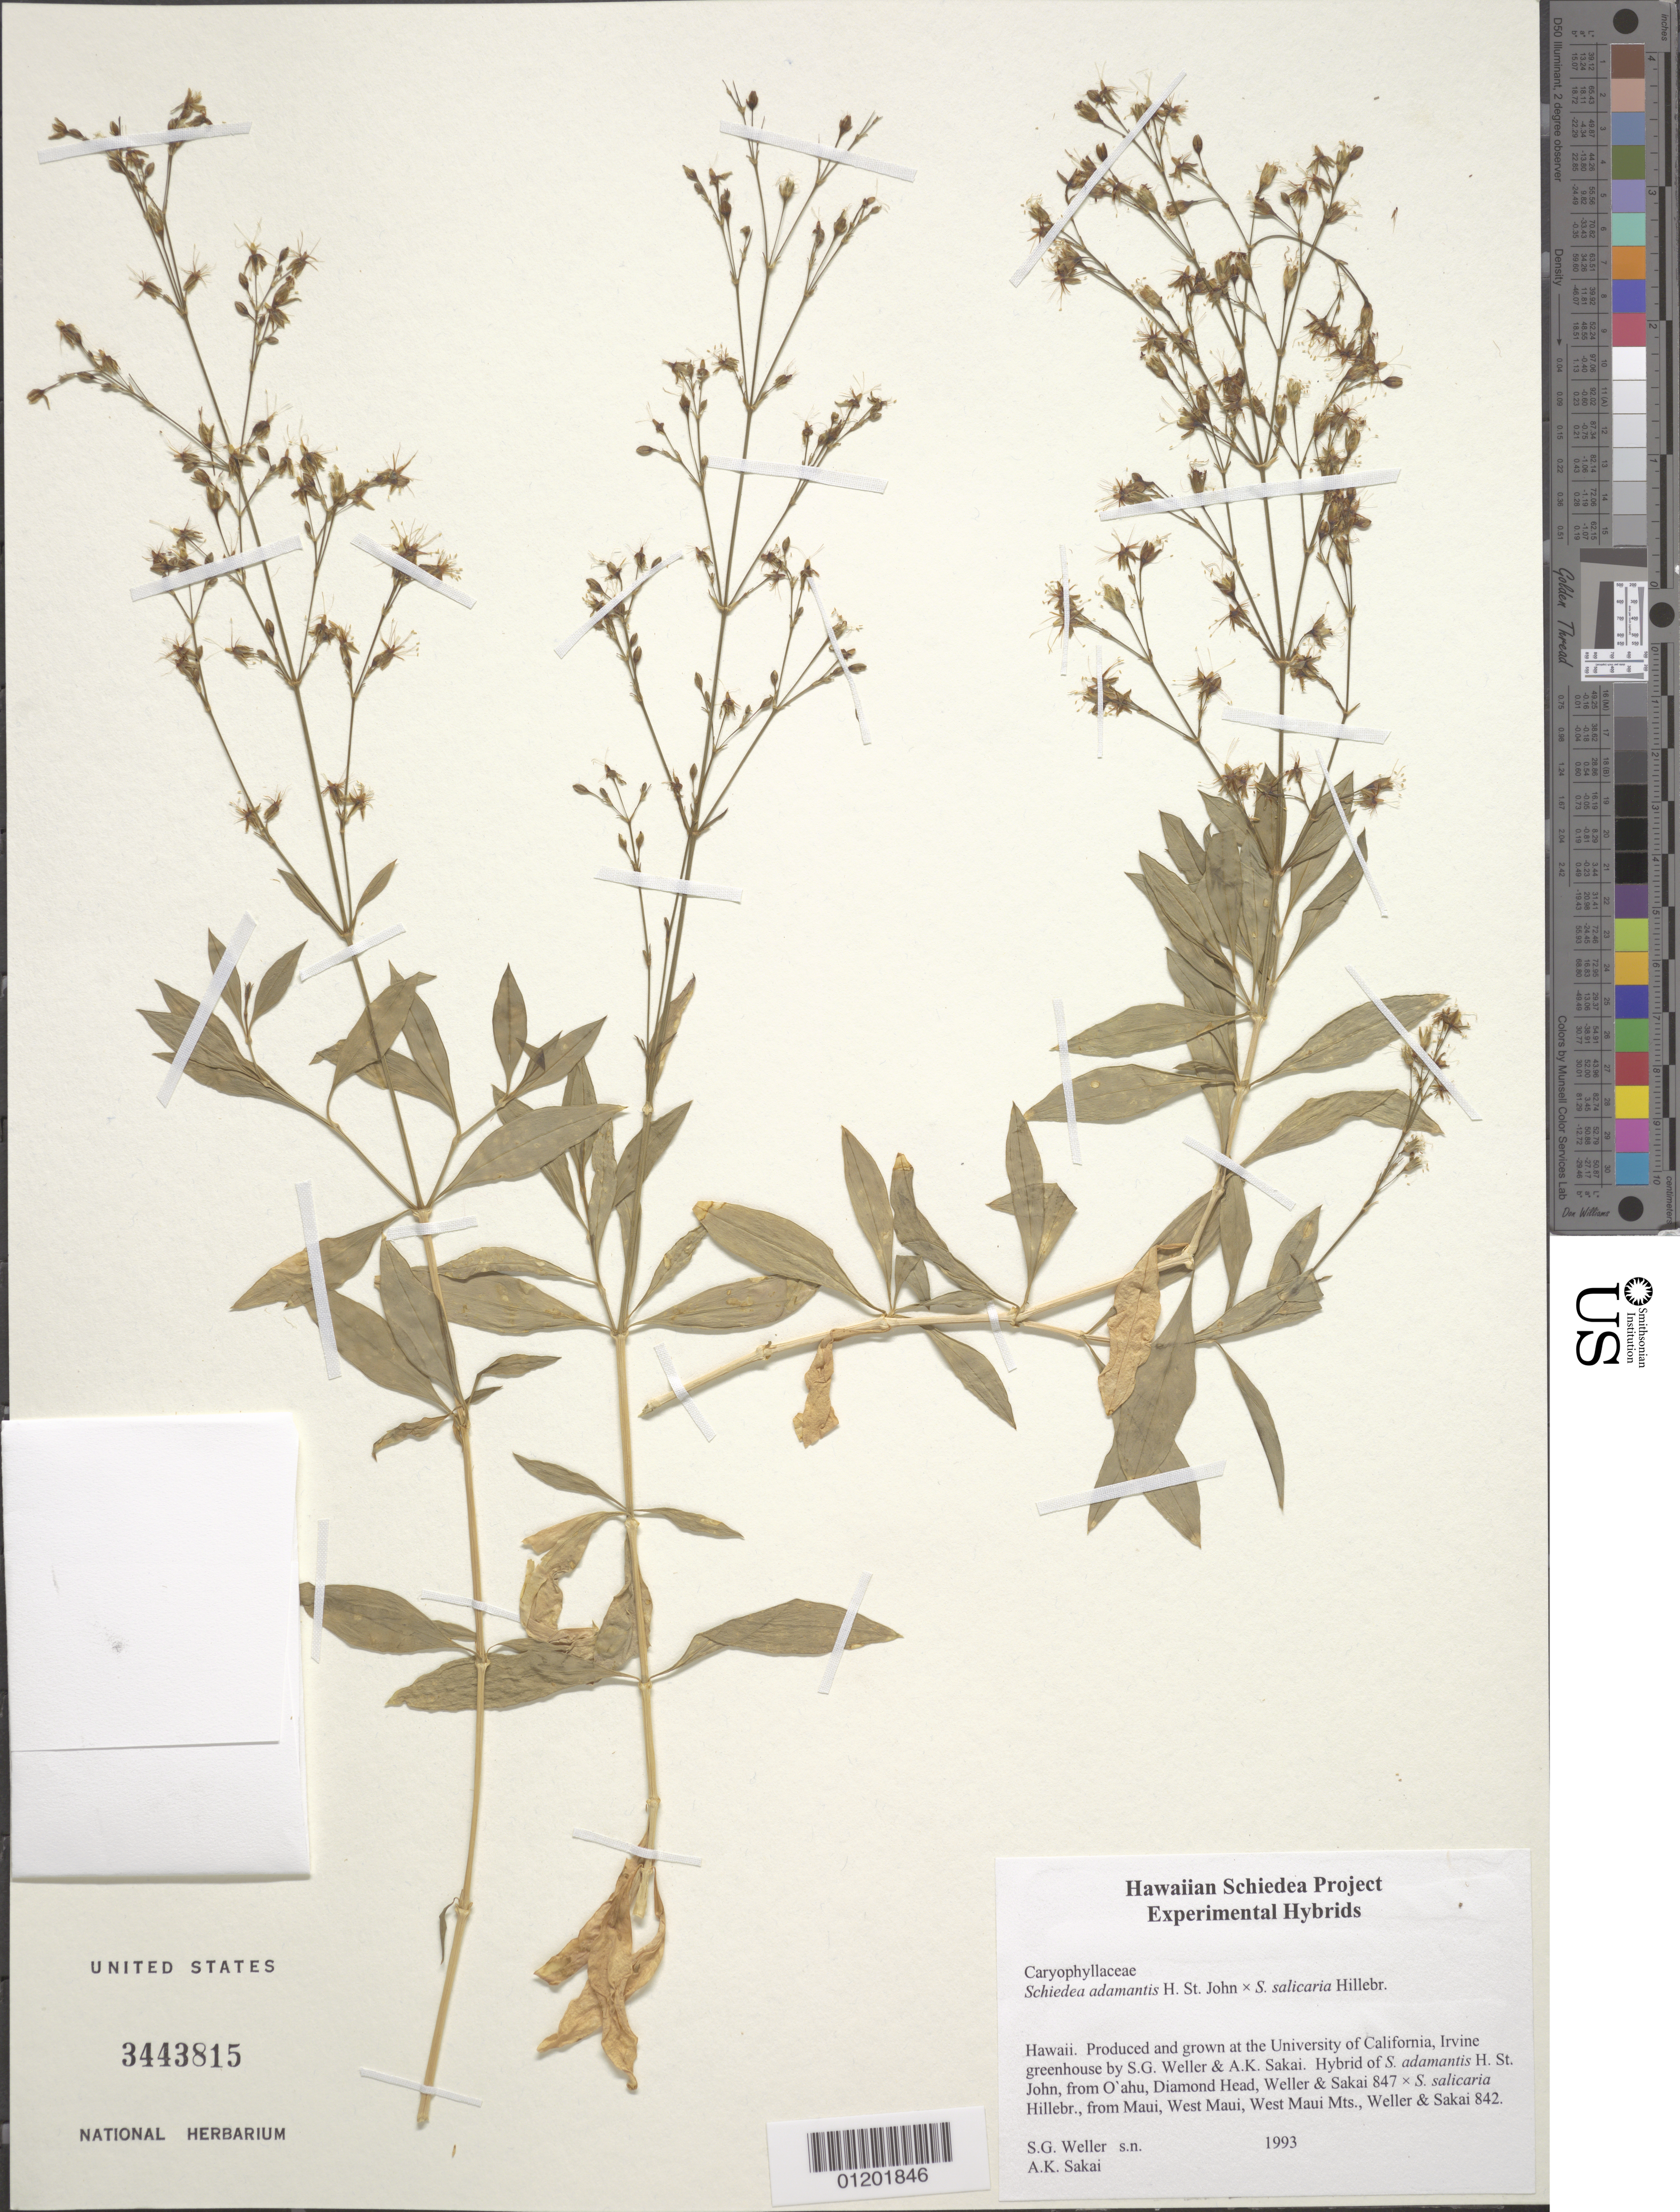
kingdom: Plantae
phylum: Tracheophyta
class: Magnoliopsida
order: Caryophyllales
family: Caryophyllaceae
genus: Schiedea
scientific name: Schiedea adamantis x S. salicaria Hillebr.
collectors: S. G. Weller & A. Sakai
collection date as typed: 1993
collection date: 1993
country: United States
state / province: California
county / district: Orange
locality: University of California, Irvine greenhouse.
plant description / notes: Hybrid of S. adamantis H. St. John [from O'ahu, Diamond Head, Weller & Sakai 847] × S. salicaria Hillebr. [from Maui, West Maui, West Maui Mts., Weller & Sakai 842].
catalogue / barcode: US 3443815